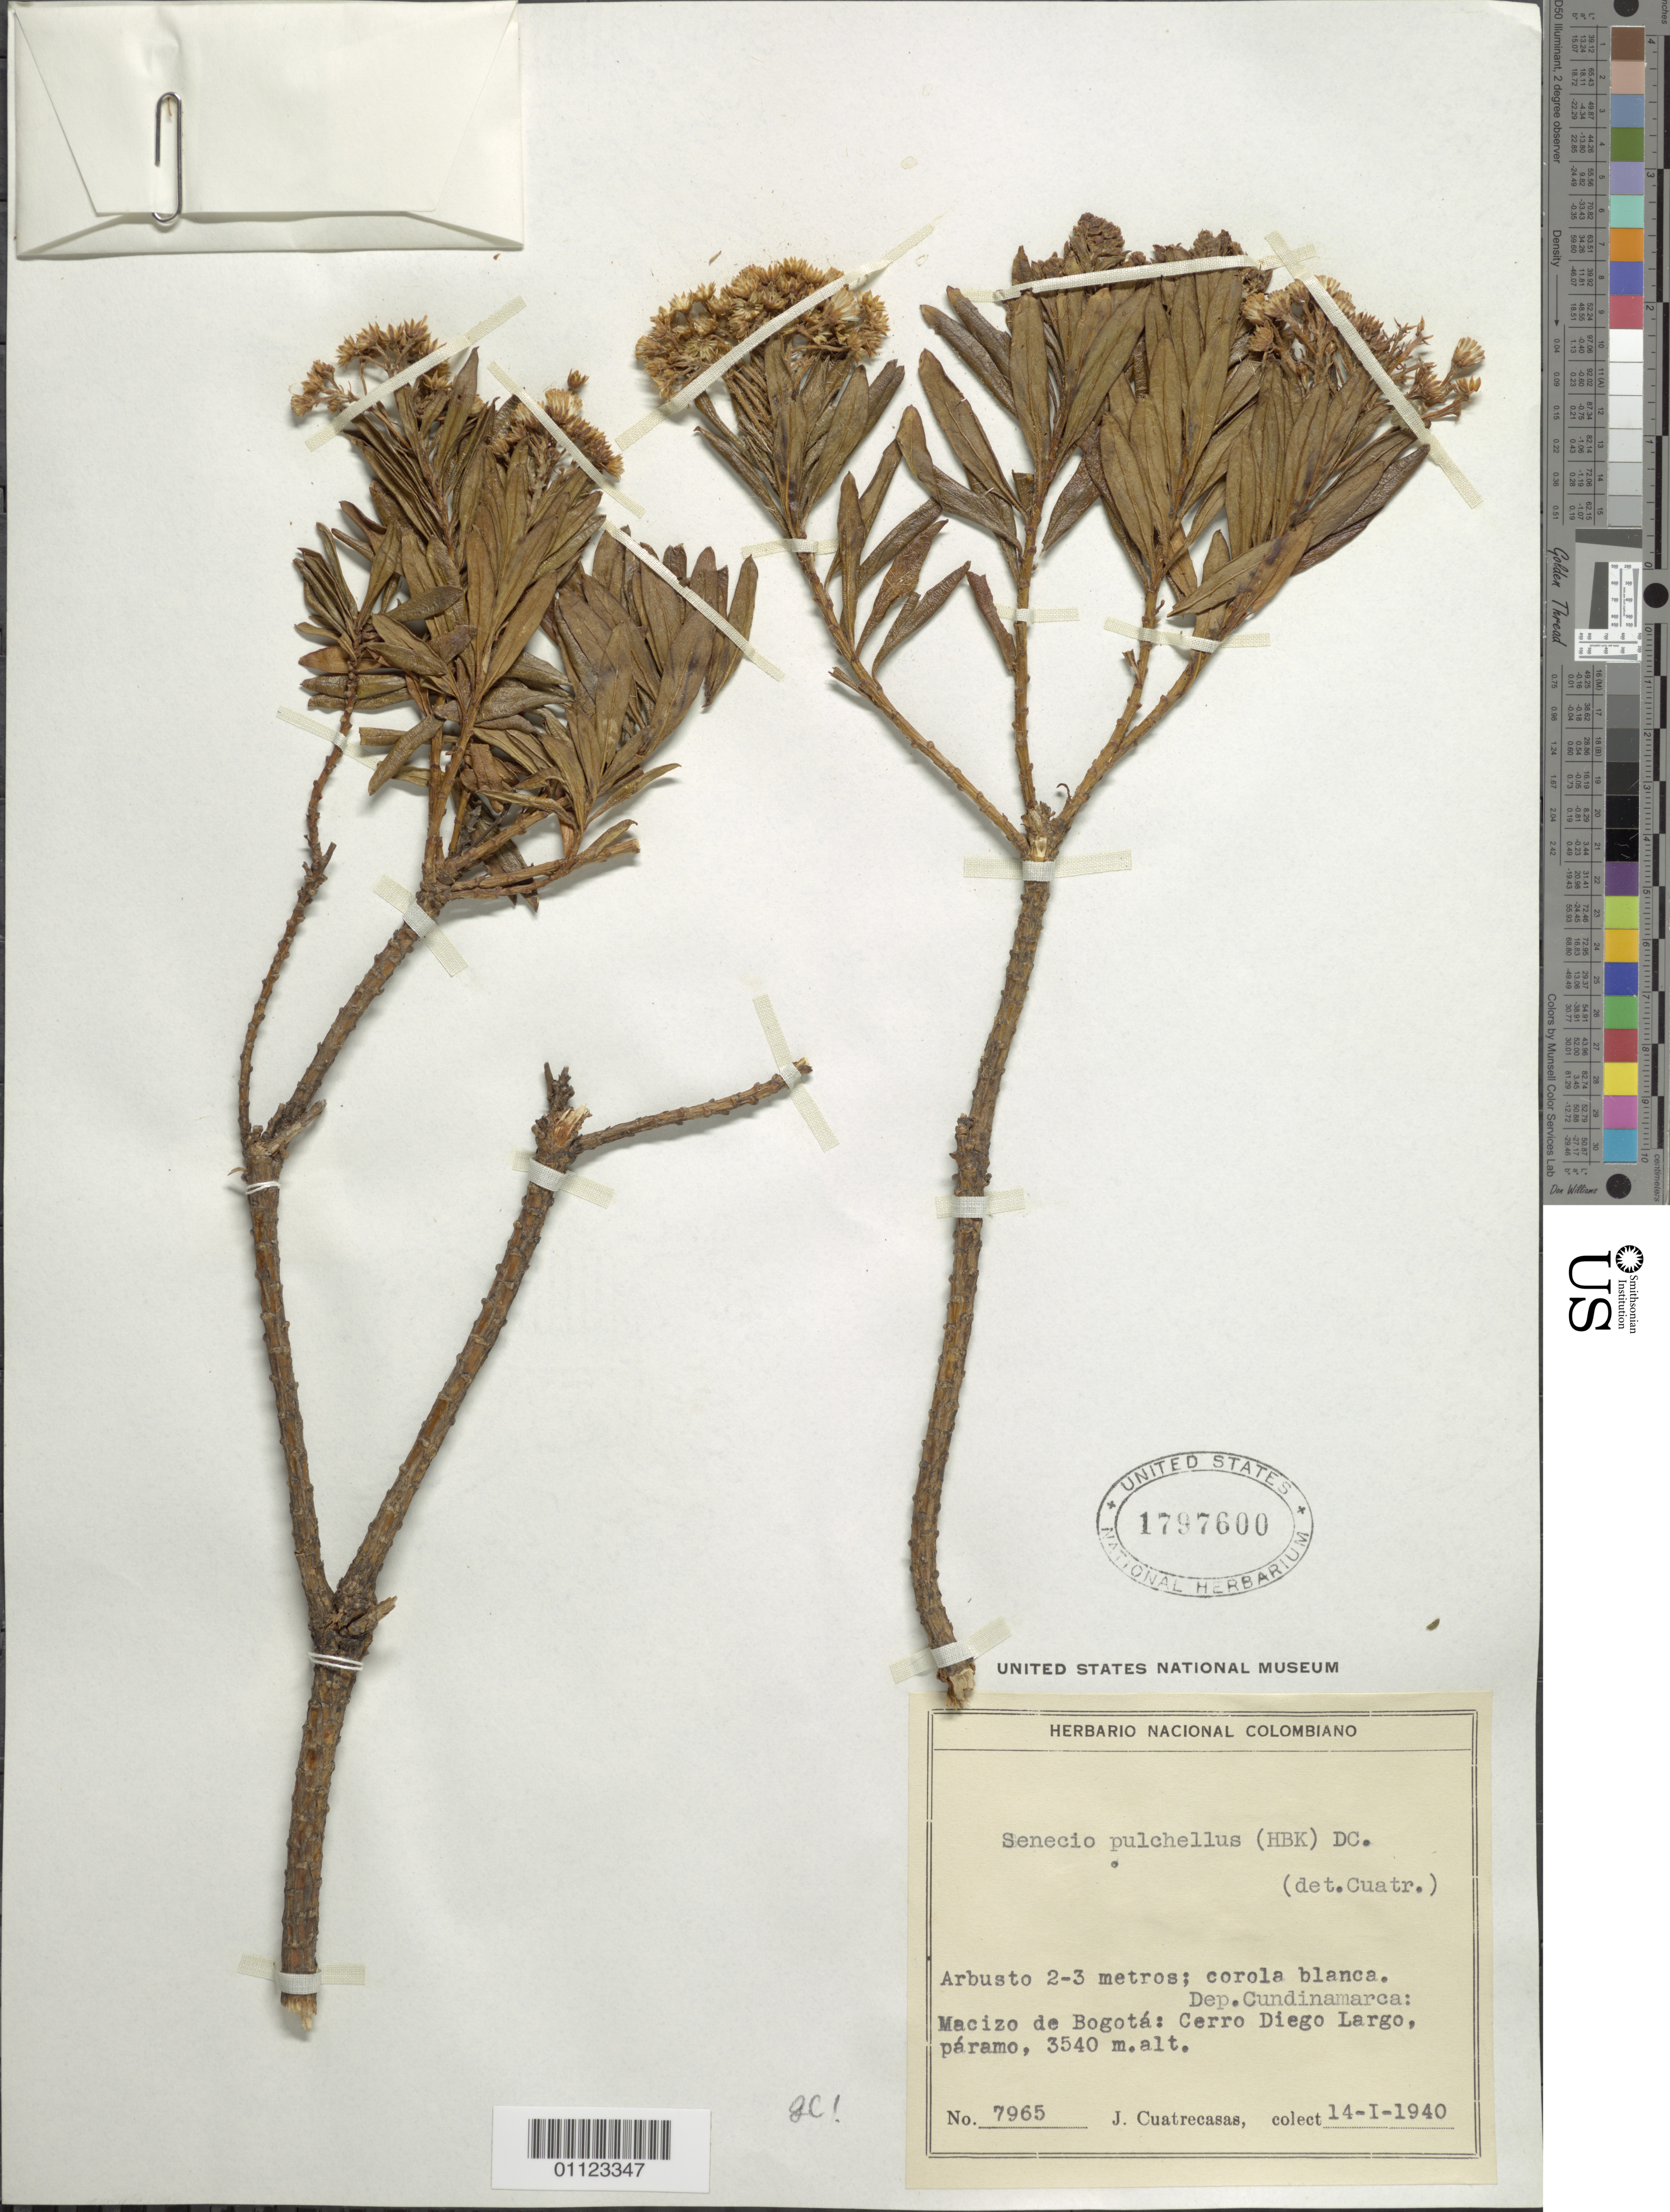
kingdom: Plantae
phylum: Tracheophyta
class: Magnoliopsida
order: Asterales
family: Asteraceae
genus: Pentacalia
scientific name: Pentacalia pulchella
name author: (Kunth) Cuatrec.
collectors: J. Cuatrecasas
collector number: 7965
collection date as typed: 14 Jan 1940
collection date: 1940-01-14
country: Colombia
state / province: Cundinamarca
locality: Macizo de Bogotá: Cerro Diego Largo.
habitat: paramo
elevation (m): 3540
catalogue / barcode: US 1797600